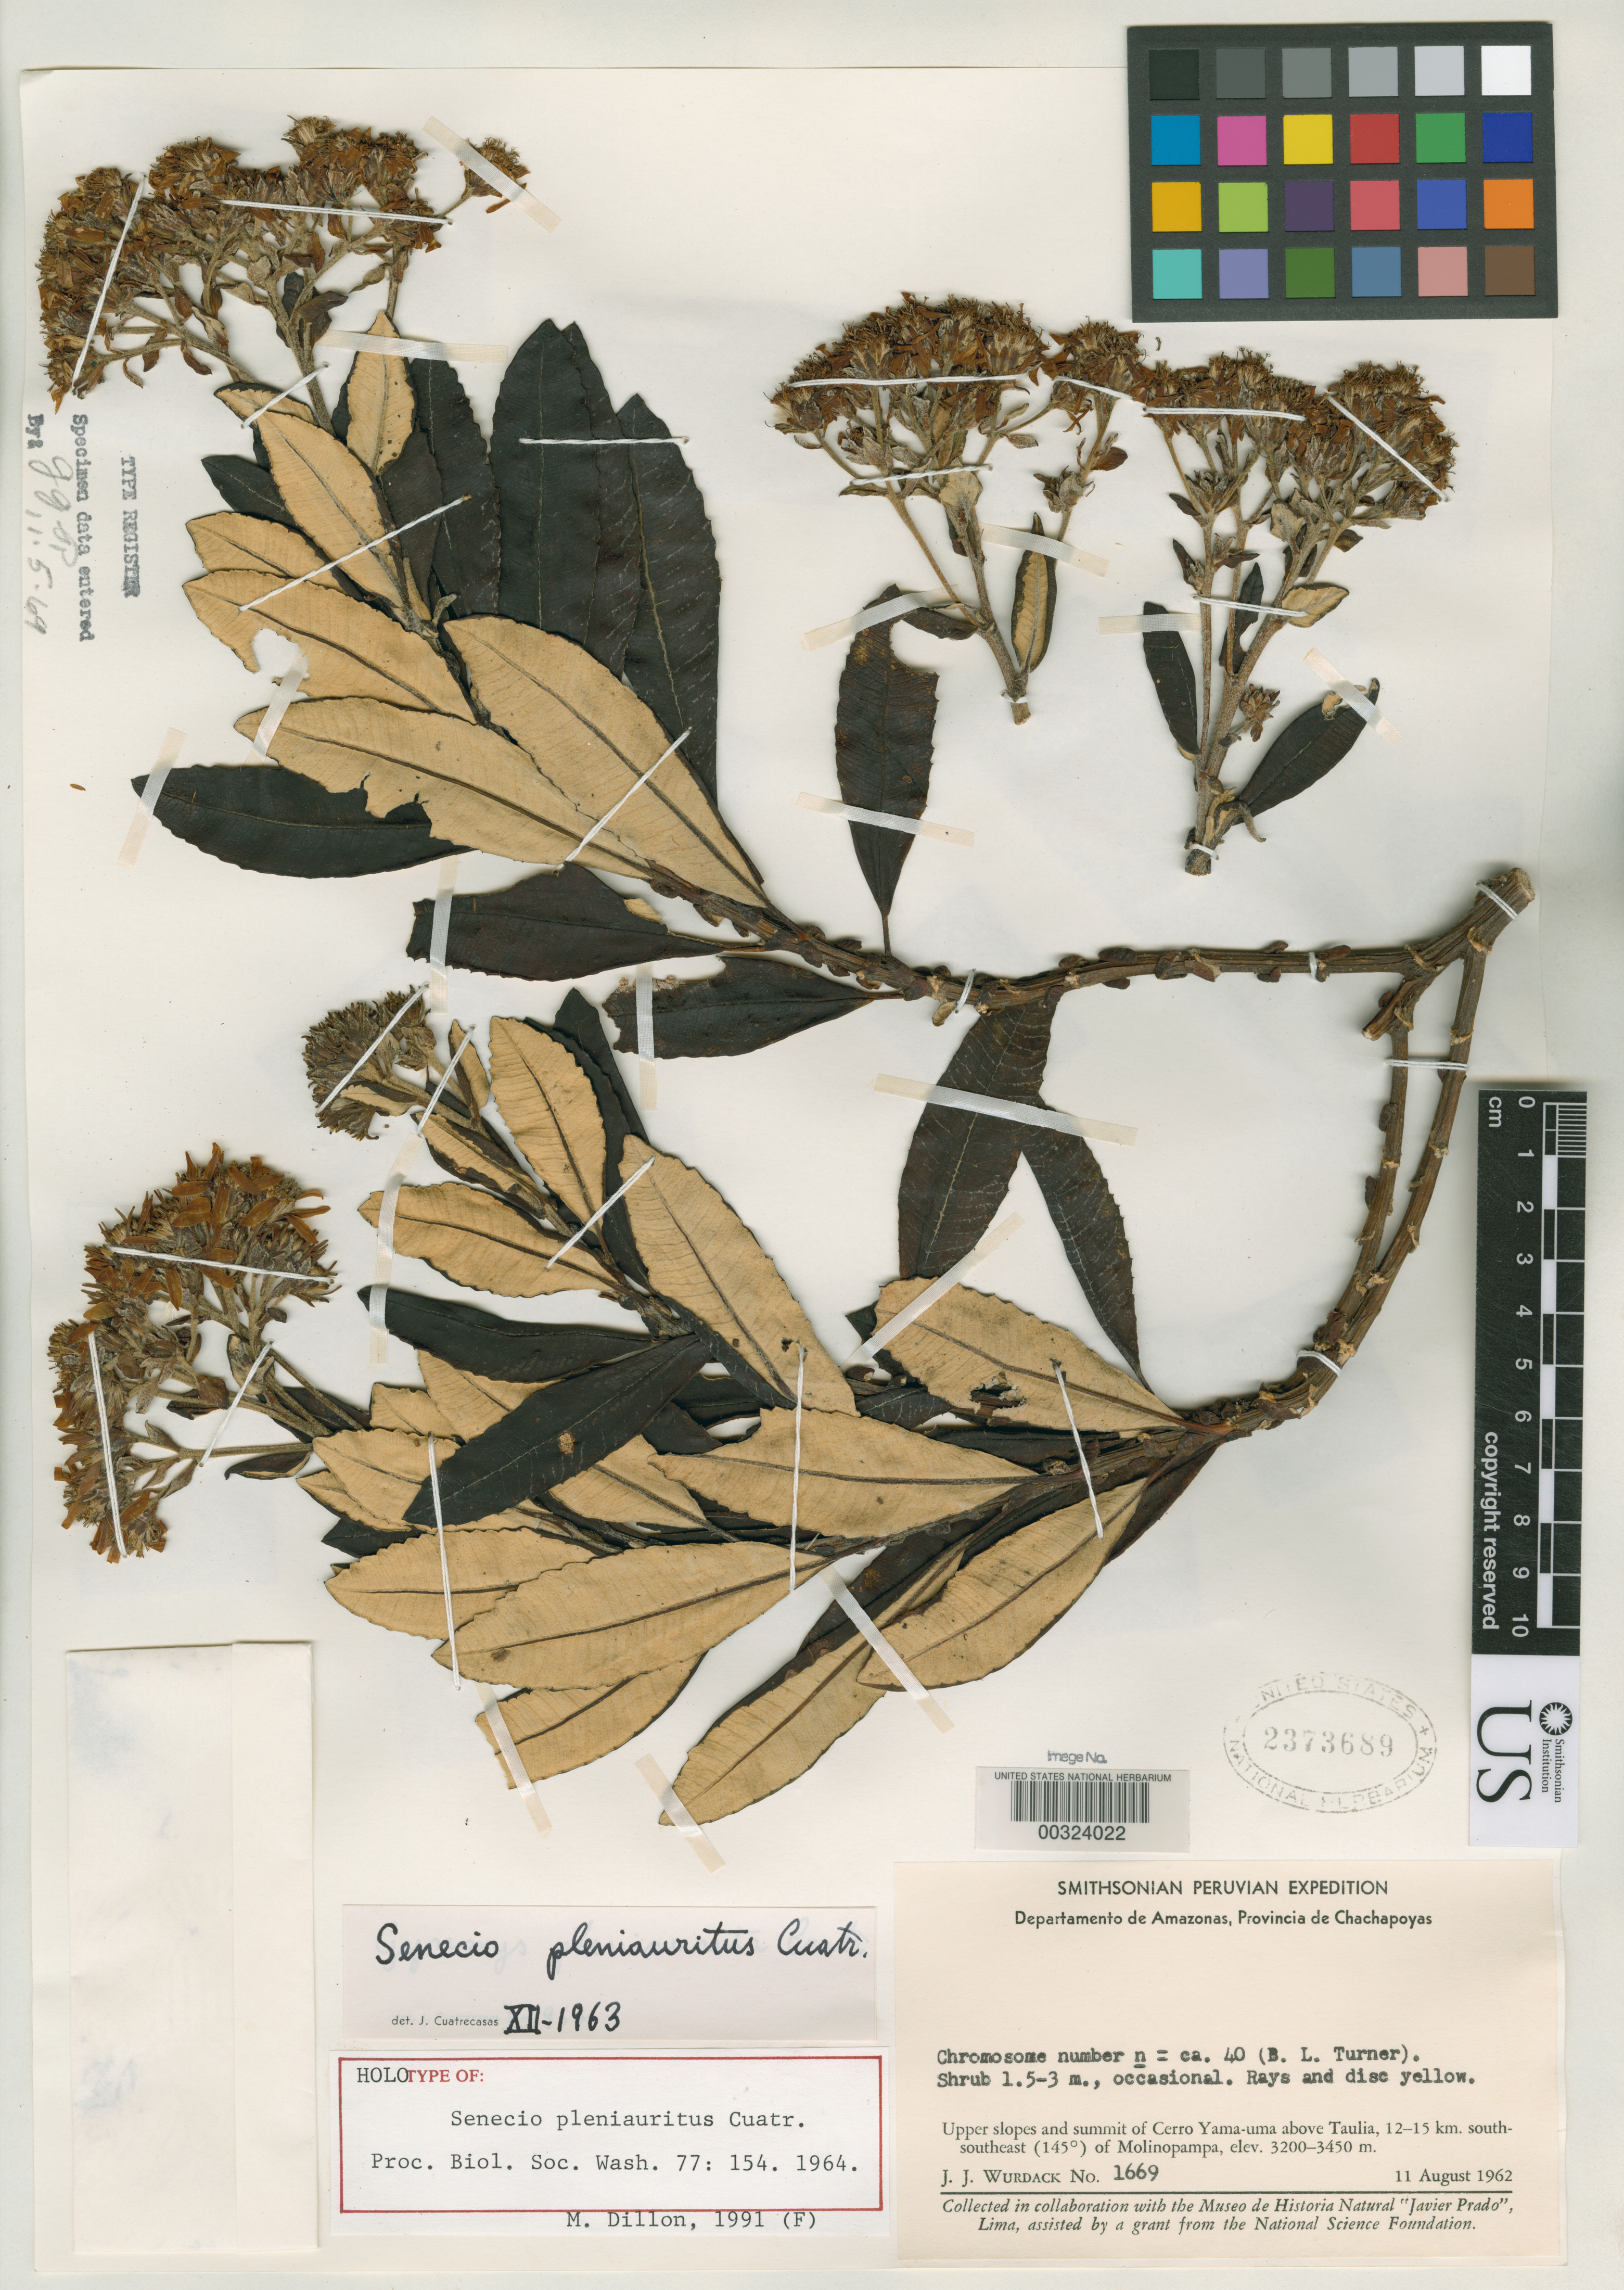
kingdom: Plantae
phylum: Tracheophyta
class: Magnoliopsida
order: Asterales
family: Asteraceae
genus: Senecio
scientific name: Senecio pleniauritus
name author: Cuatrec.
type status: Holotype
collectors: J. J. Wurdack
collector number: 1669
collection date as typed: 11 Aug 1962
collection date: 1962-08-11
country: Peru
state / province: Amazonas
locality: Departamento de Amazonas, Provincia de Chachapoyas. Upper slopes and summit of Cerro Yama-uma above Taulia, 12-15 km south-southeast of Molinopampa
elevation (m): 3200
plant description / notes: Protologue cites "holotypus" at US; this is the earlier mounted/accessioned of 2 duplicates of this collection at US and presumably the holotype but was not annotated as a type specimen by Cuatrecasas. Later annotated as holotype by M. Dillon (1991).; Annotated as "Nordenstamia pleniaurita (Cuatr.) B. Nord. comb. nov." by "BN [=Rune Bertil Nordenstam] 2009"; no such combination found, apparently ined. as of Aug. 2021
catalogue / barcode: US 2373689